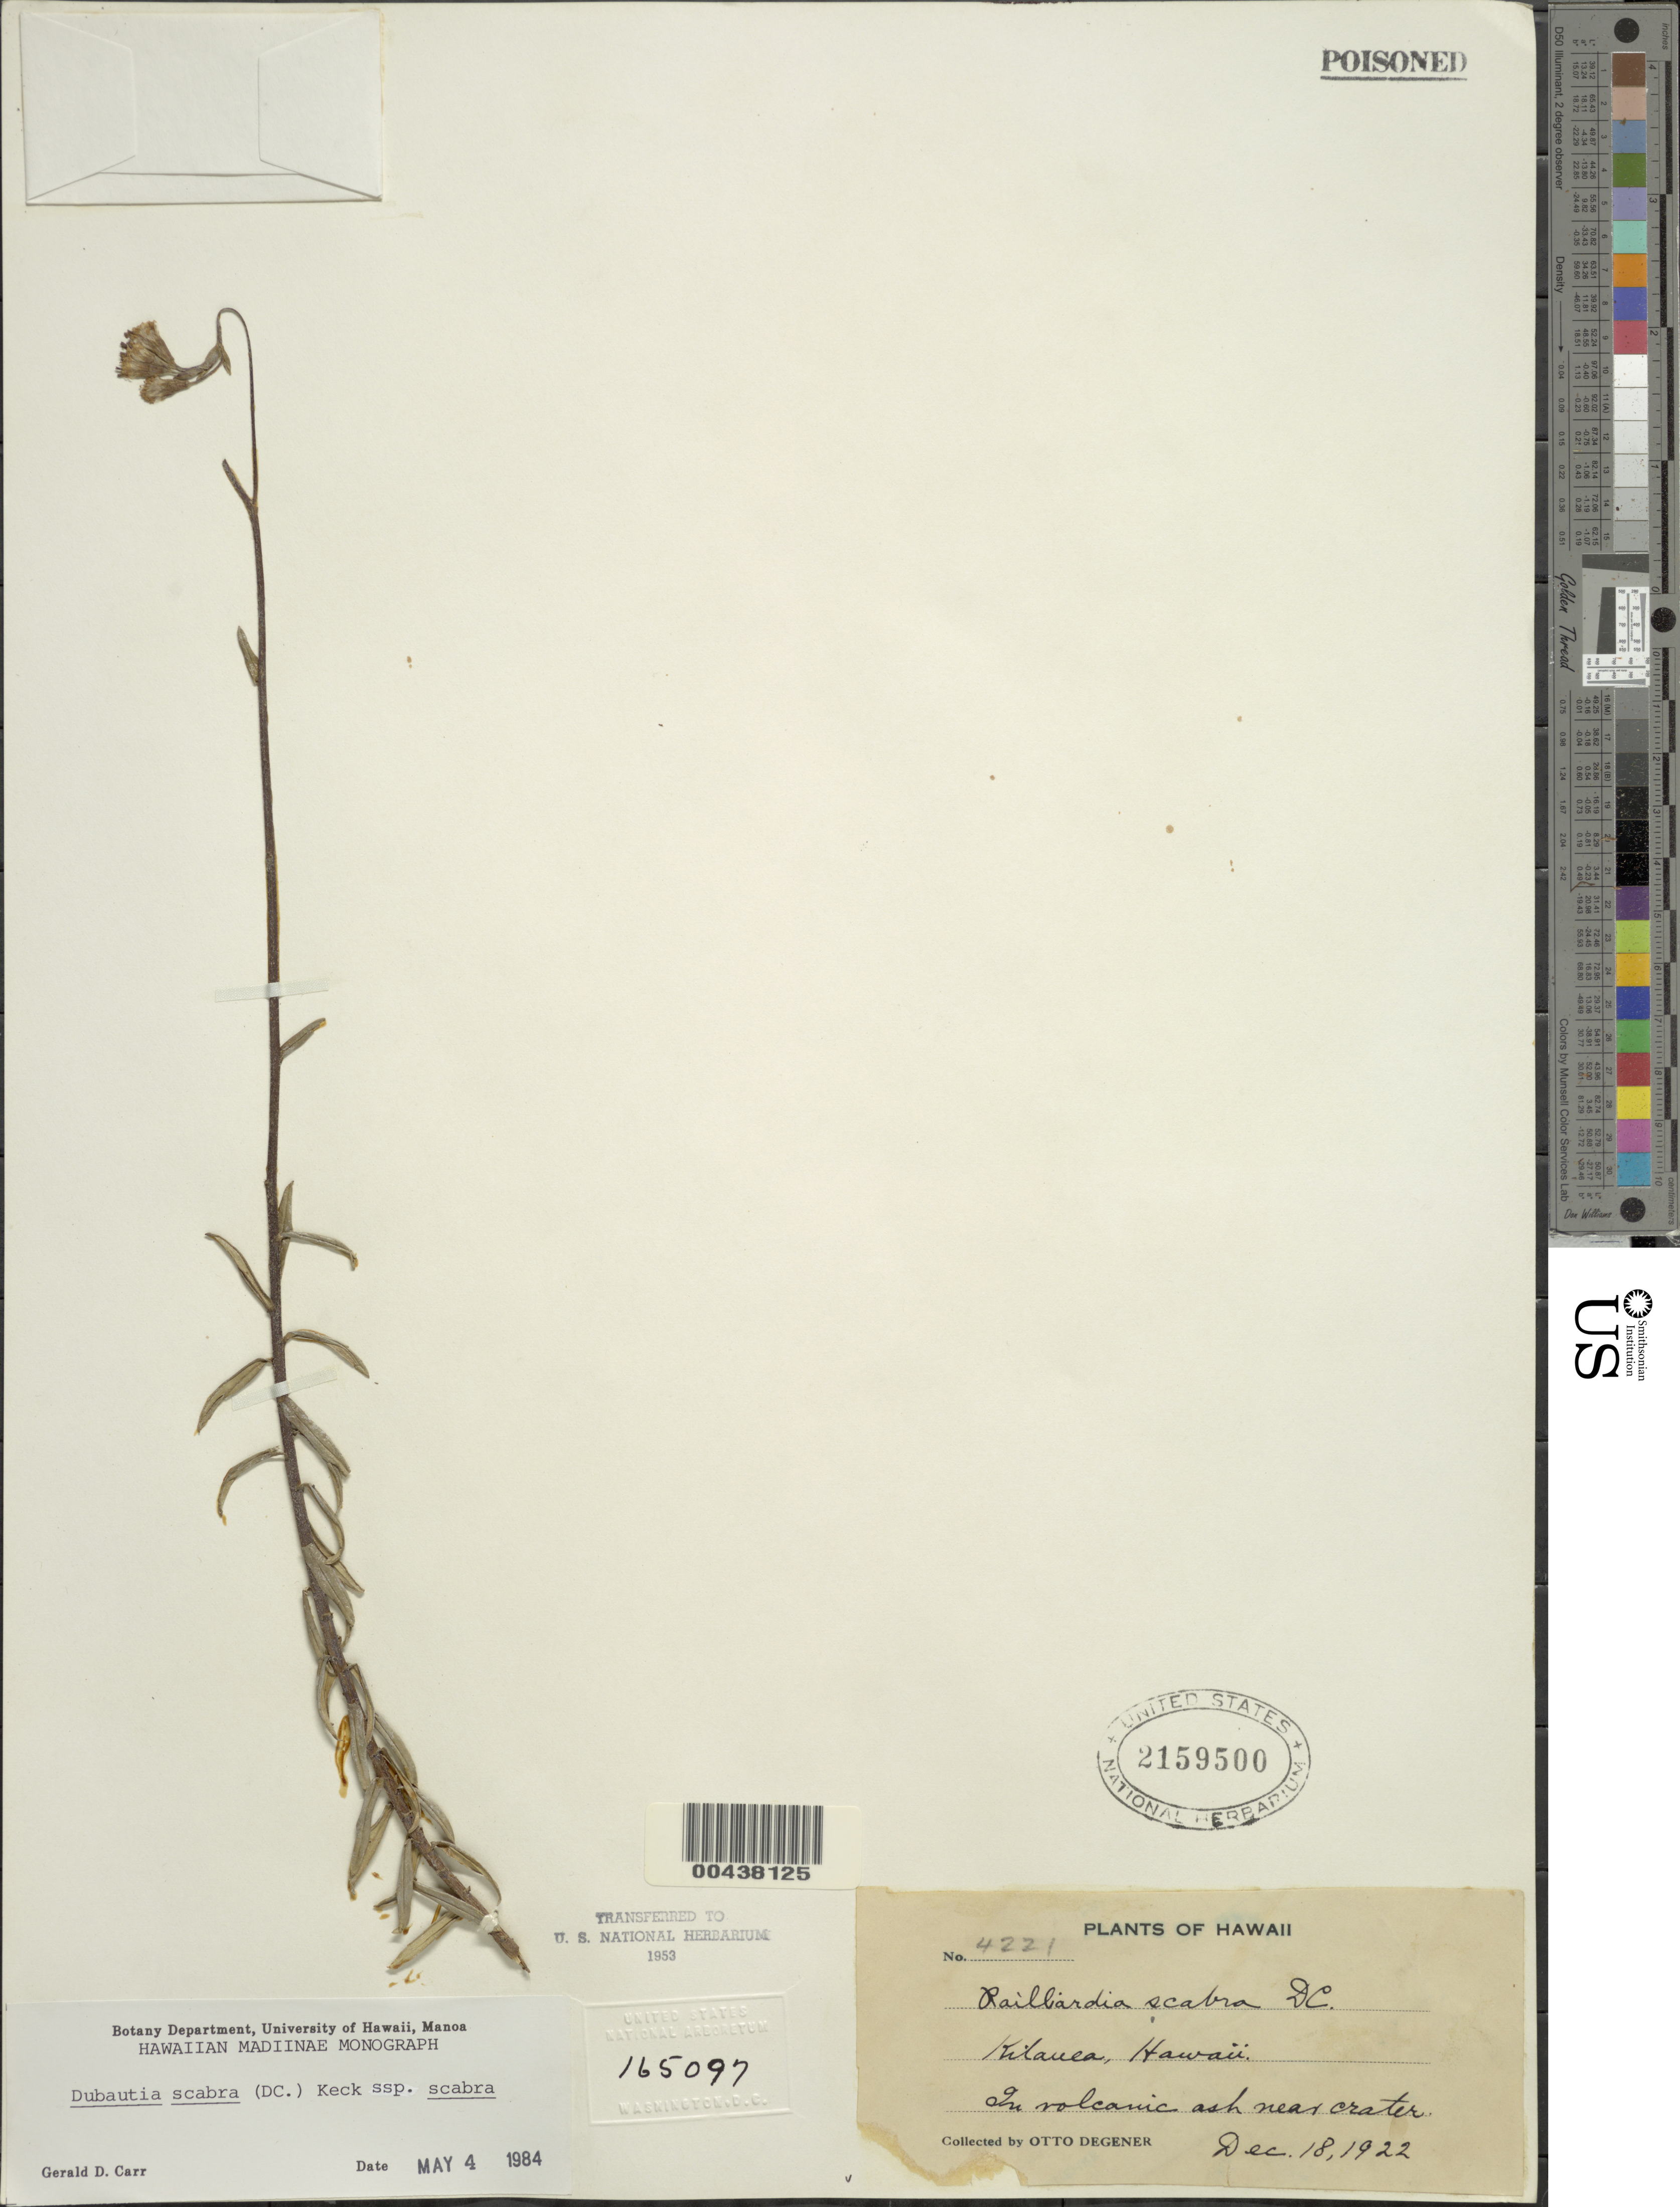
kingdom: Plantae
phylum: Tracheophyta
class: Magnoliopsida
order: Asterales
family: Asteraceae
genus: Dubautia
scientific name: Dubautia scabra subsp. scabra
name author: (DC.) D.D. Keck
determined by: Carr, G. D.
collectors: O. Degener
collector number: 4221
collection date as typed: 18 Dec 1922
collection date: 1922-12-18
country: United States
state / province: Hawaii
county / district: Hawaii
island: Hawaii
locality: Kilauea, near crater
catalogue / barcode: US 2159500